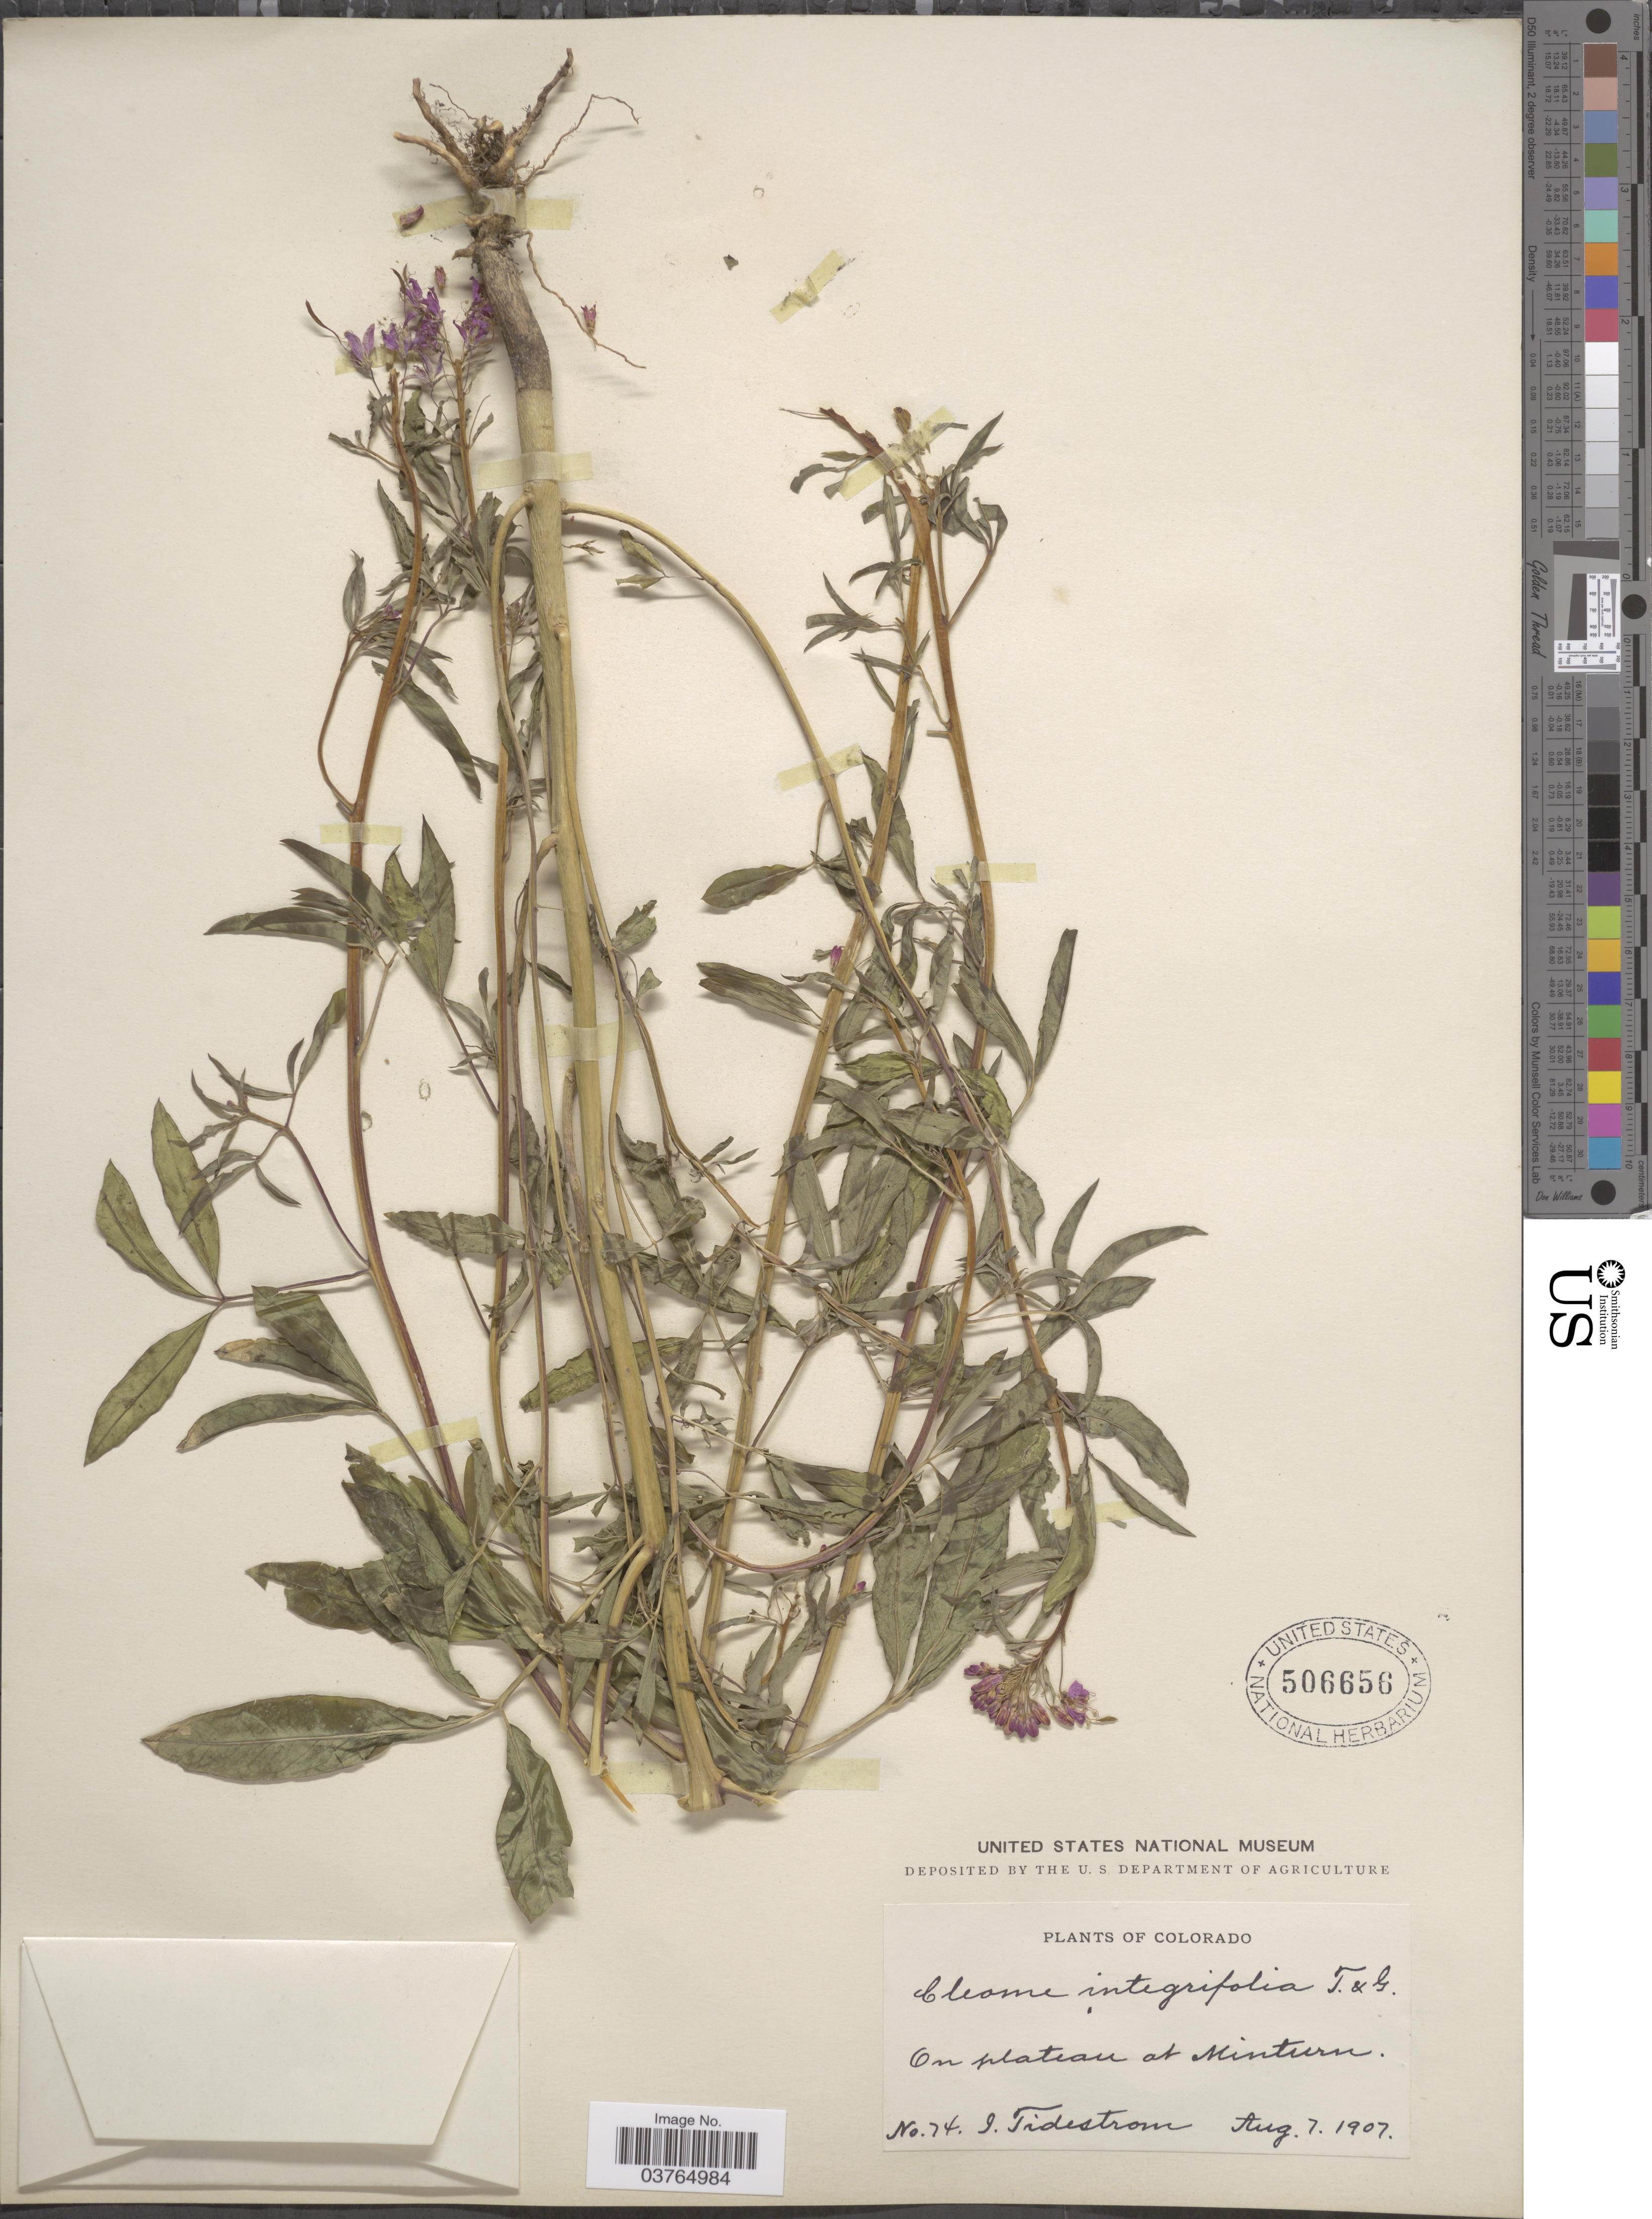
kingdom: Plantae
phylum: Tracheophyta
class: Magnoliopsida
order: Brassicales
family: Cleomaceae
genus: Cleomella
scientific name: Cleomella serrulata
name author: (Pursh) Roalson & J.C. Hall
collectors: I. F. Tidestrom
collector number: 74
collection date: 1907-08-07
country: United States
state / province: Colorado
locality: On plateau at Minturn.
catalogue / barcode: US 506656